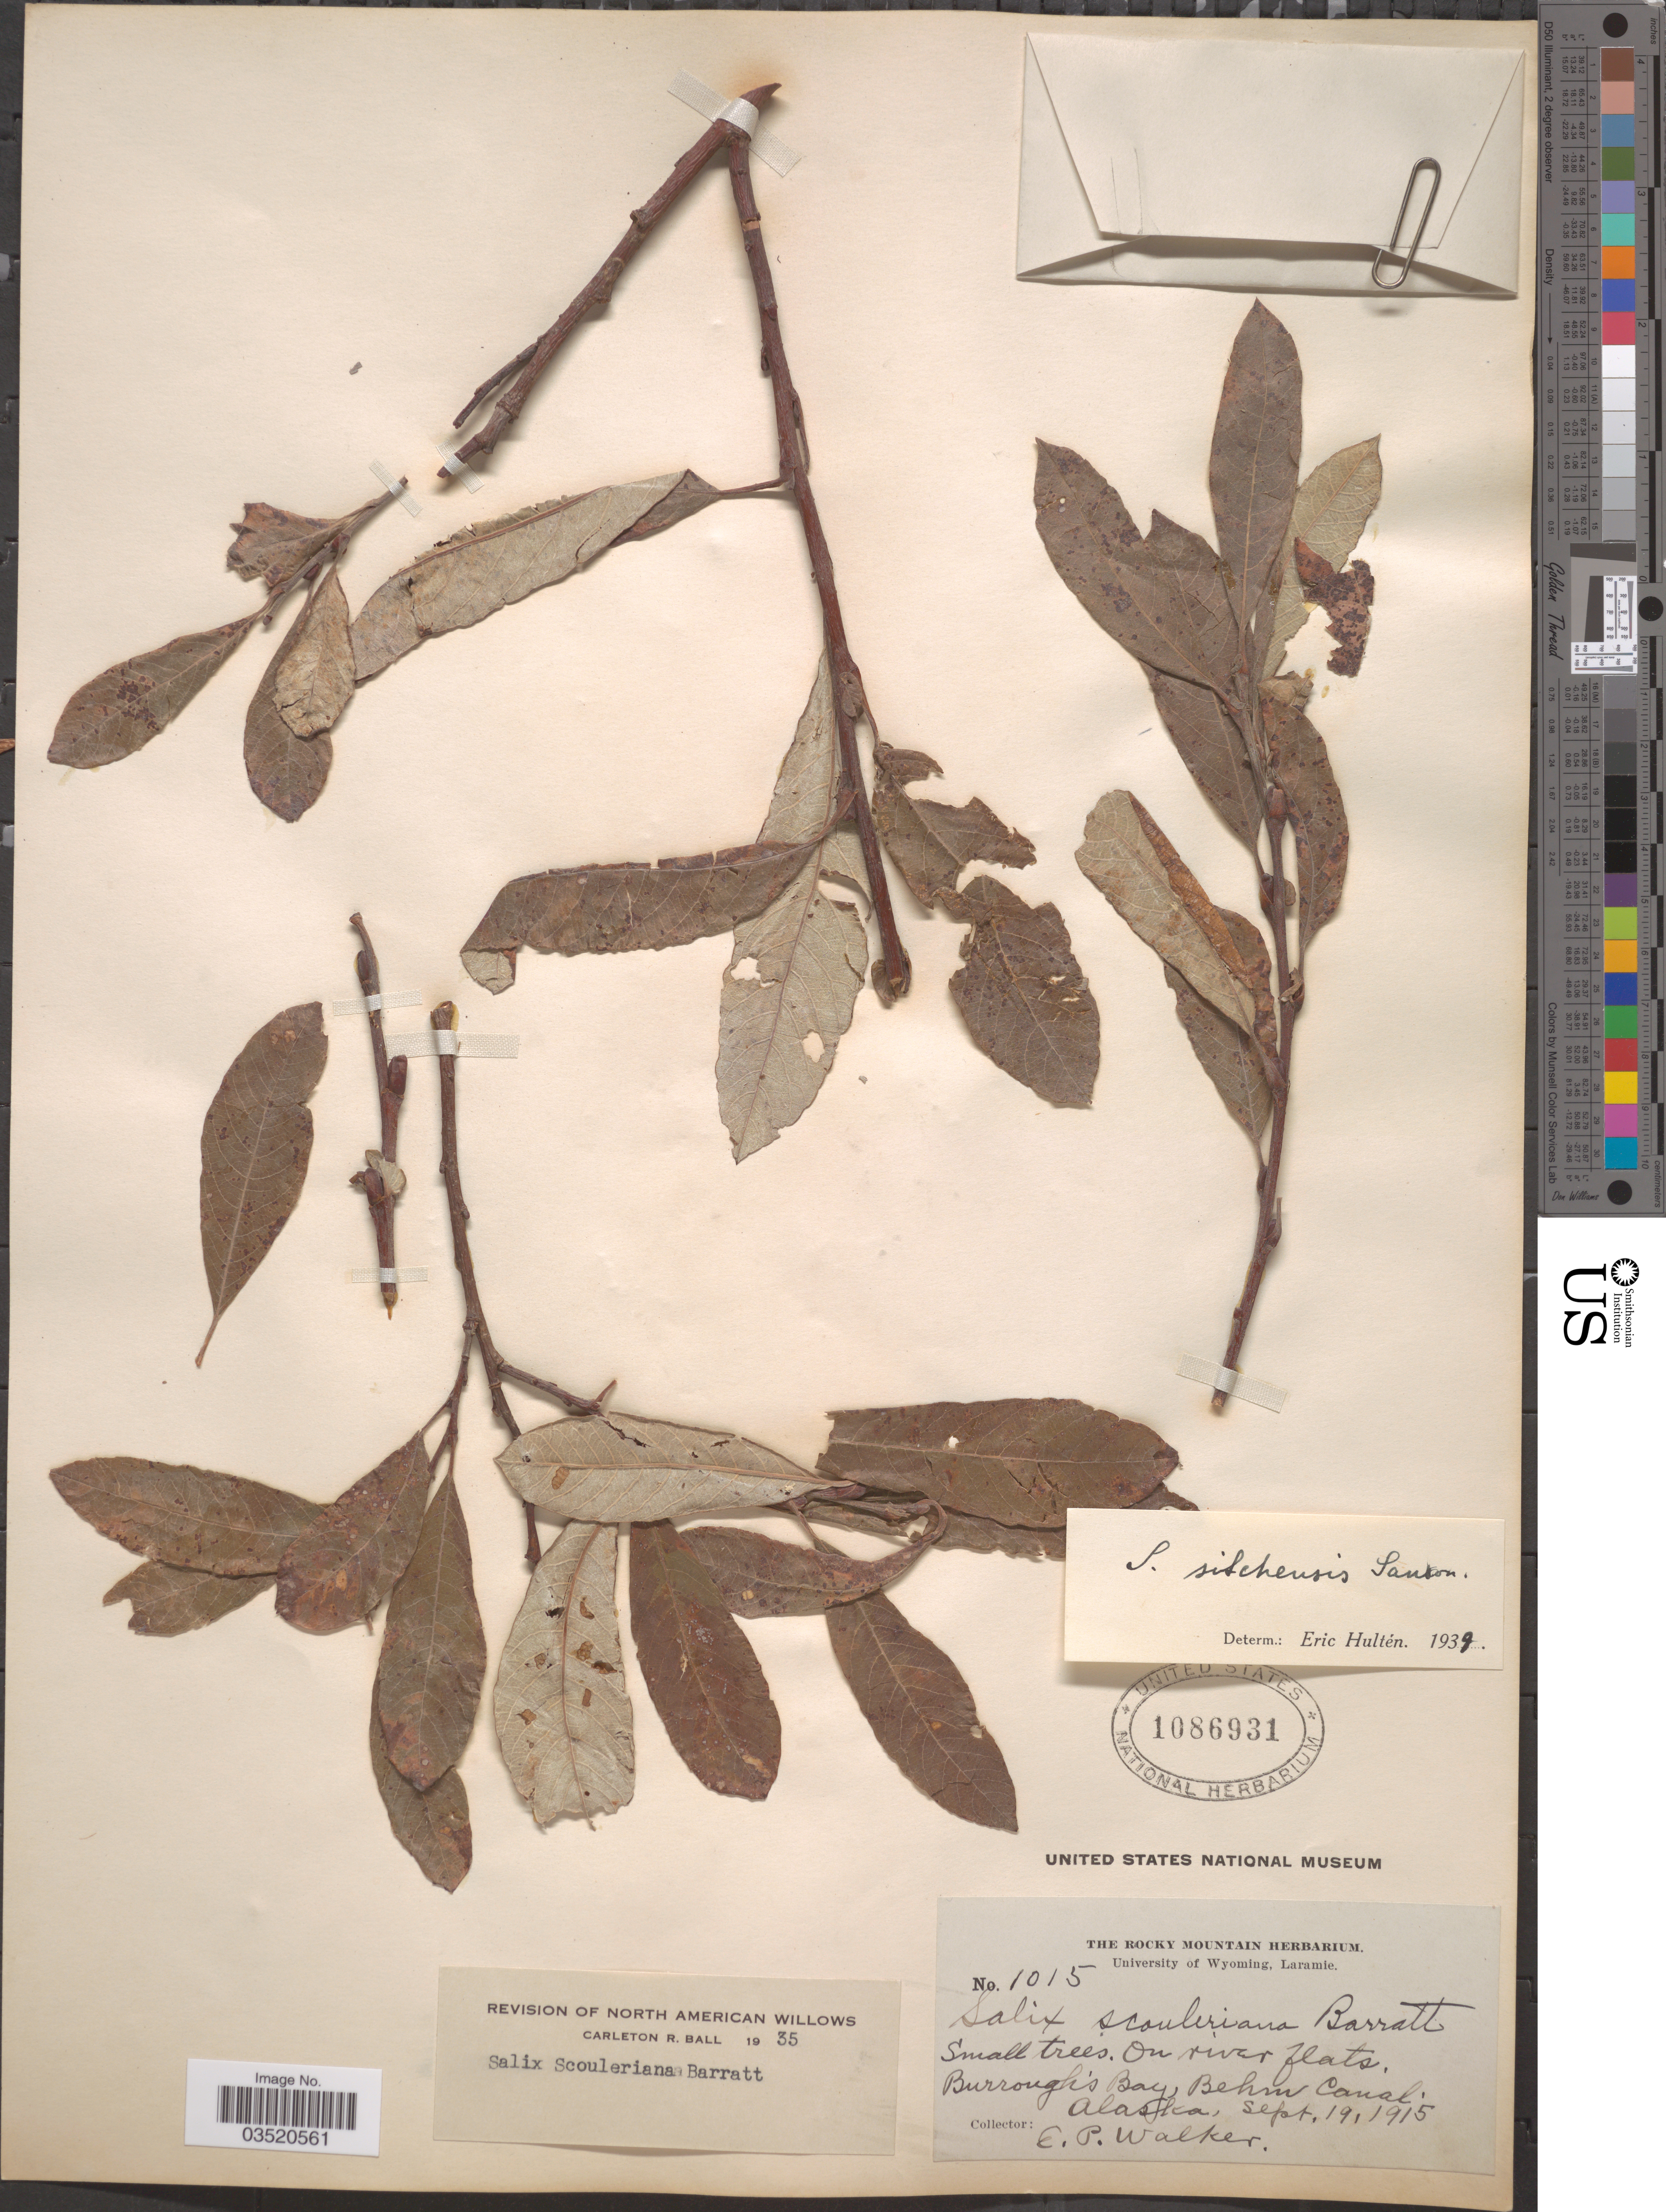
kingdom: Plantae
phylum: Tracheophyta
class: Magnoliopsida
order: Malpighiales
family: Salicaceae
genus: Salix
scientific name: Salix scouleriana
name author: Barratt ex Hook.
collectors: E. Walker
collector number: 1015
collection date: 1915-09-19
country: United States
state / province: Alaska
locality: On river flats. Burrough's Bay, Behm Canal.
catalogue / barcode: US 1086931